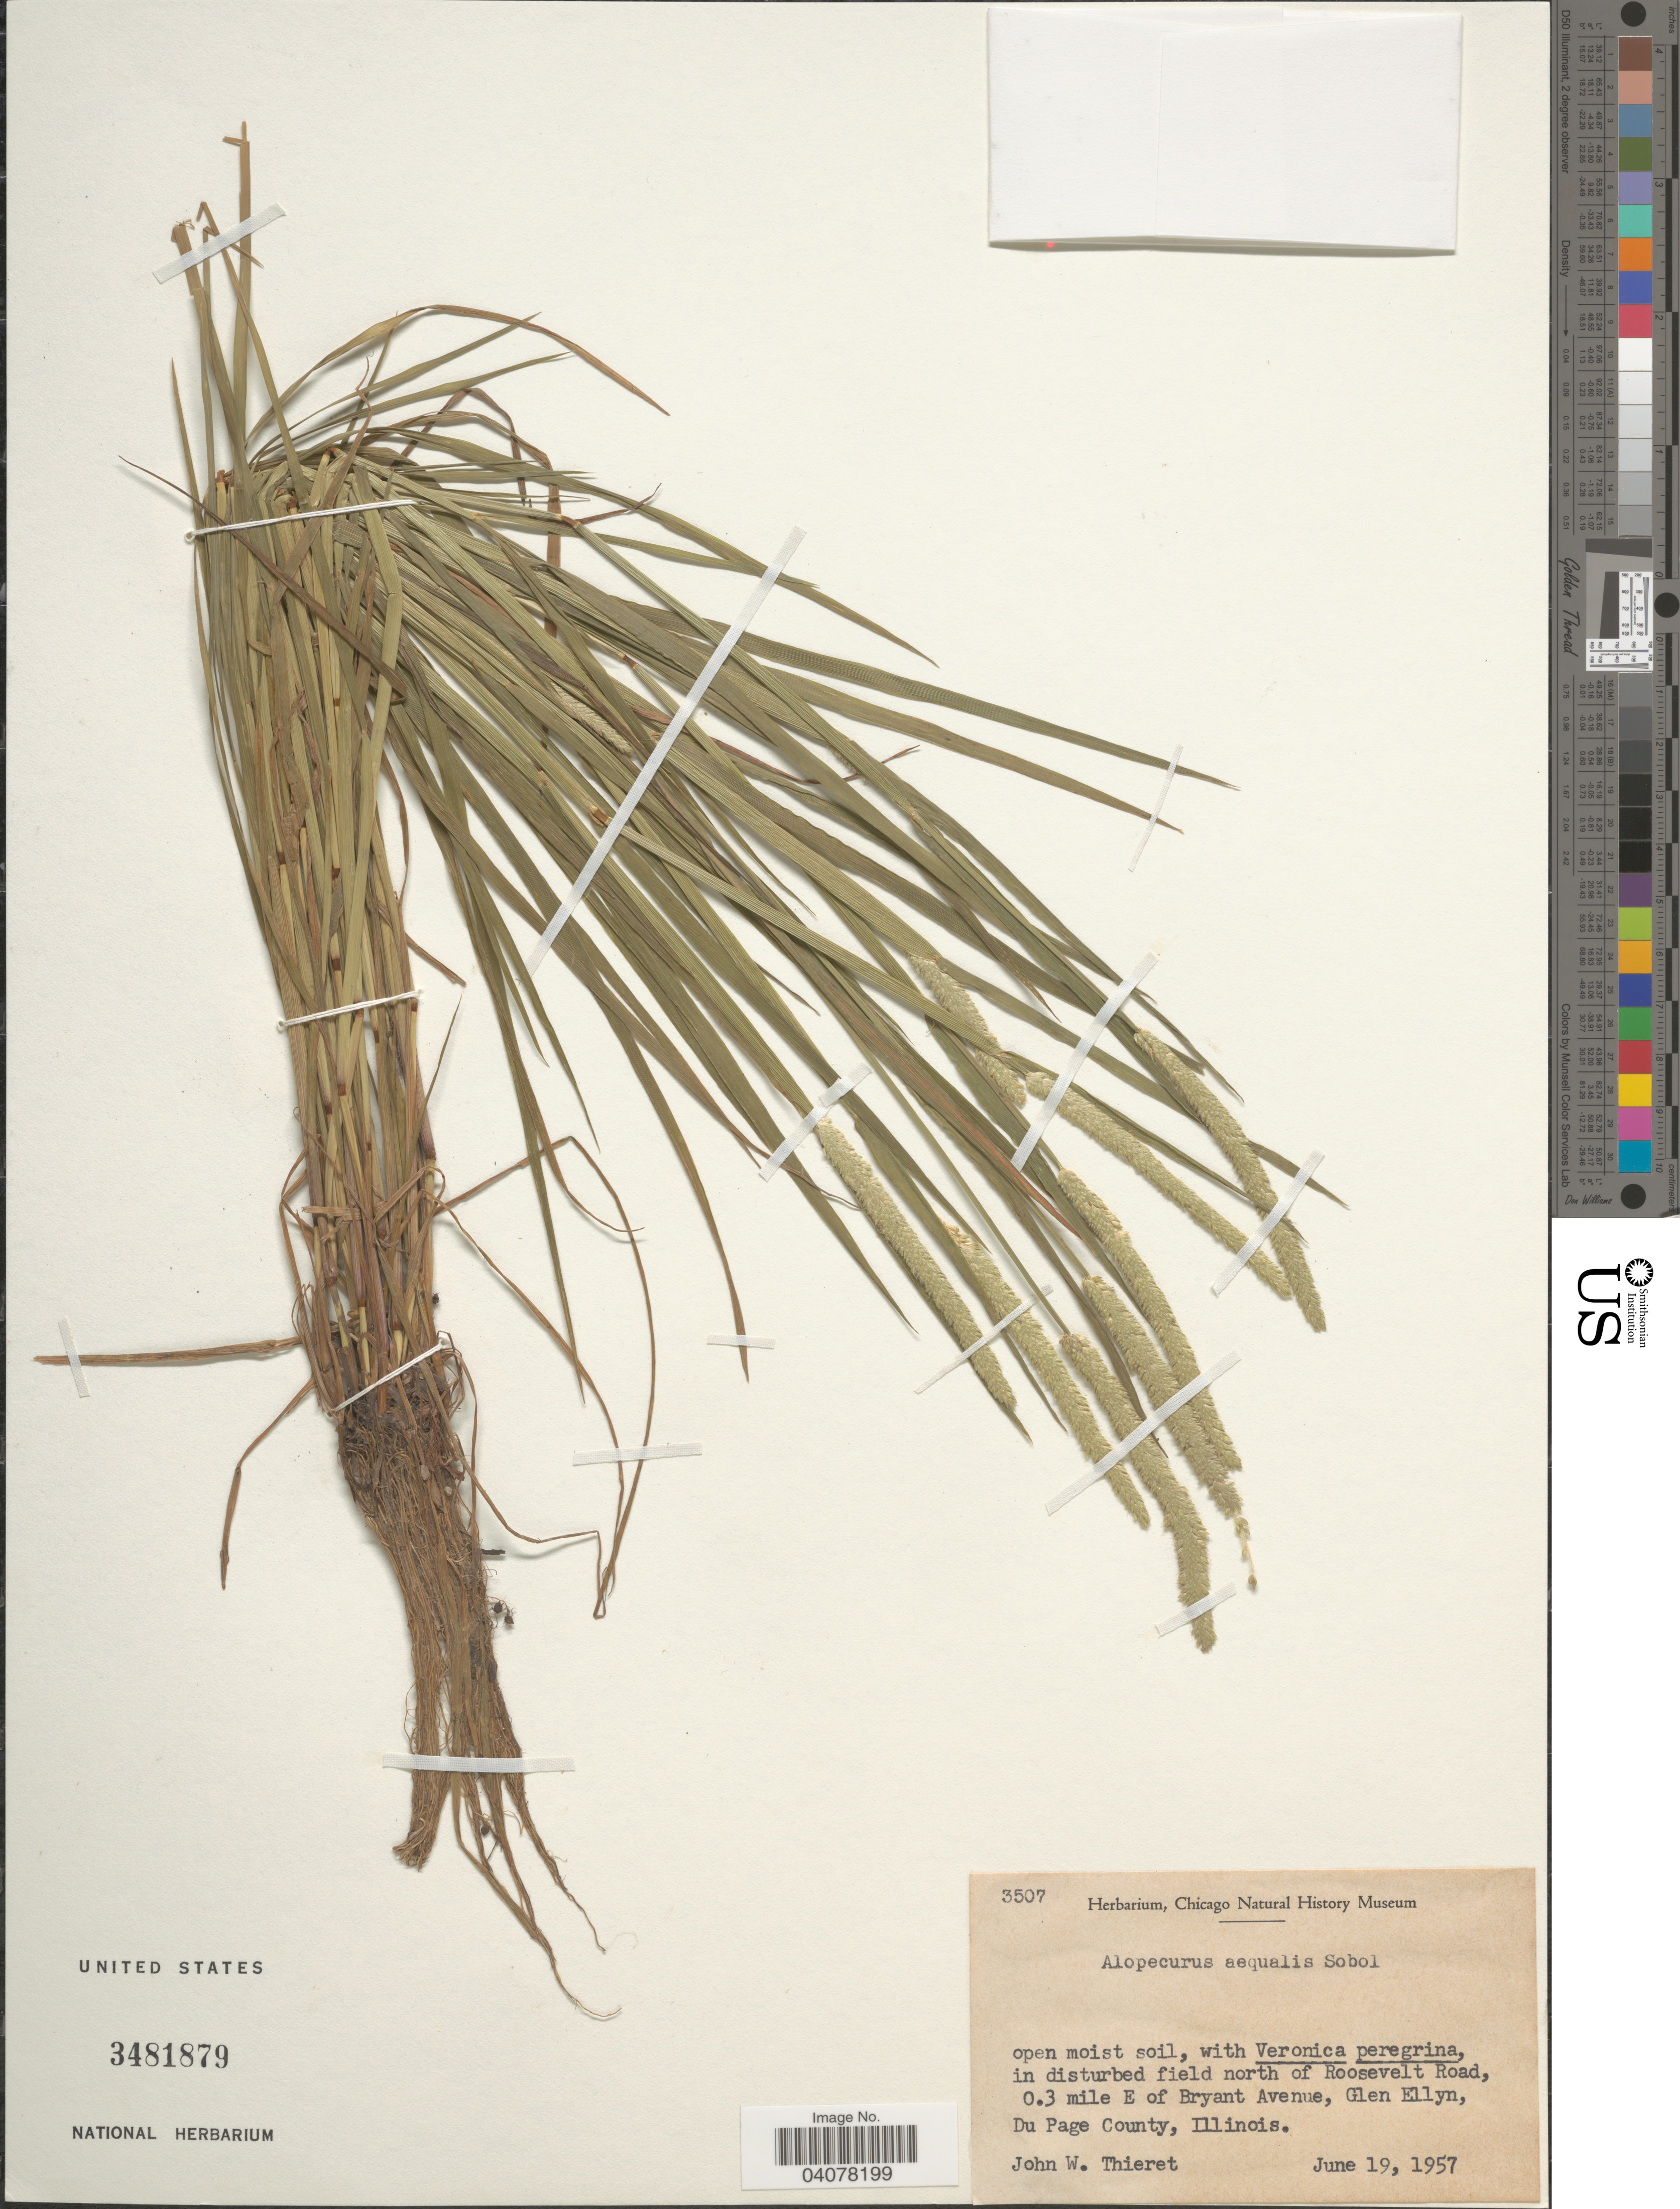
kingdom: Plantae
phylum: Tracheophyta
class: Liliopsida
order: Poales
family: Poaceae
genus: Alopecurus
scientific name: Alopecurus aequalis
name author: Sobol.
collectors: J. W. Thieret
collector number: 3507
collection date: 1957-06-19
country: United States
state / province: Illinois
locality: Open moist soil, with Veronica peregrina, in disturbed field north of Roosevelt Road, 0.3 mile E of Bryant Avenue, Glen Ellyn, Du Page County.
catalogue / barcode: US 3481879